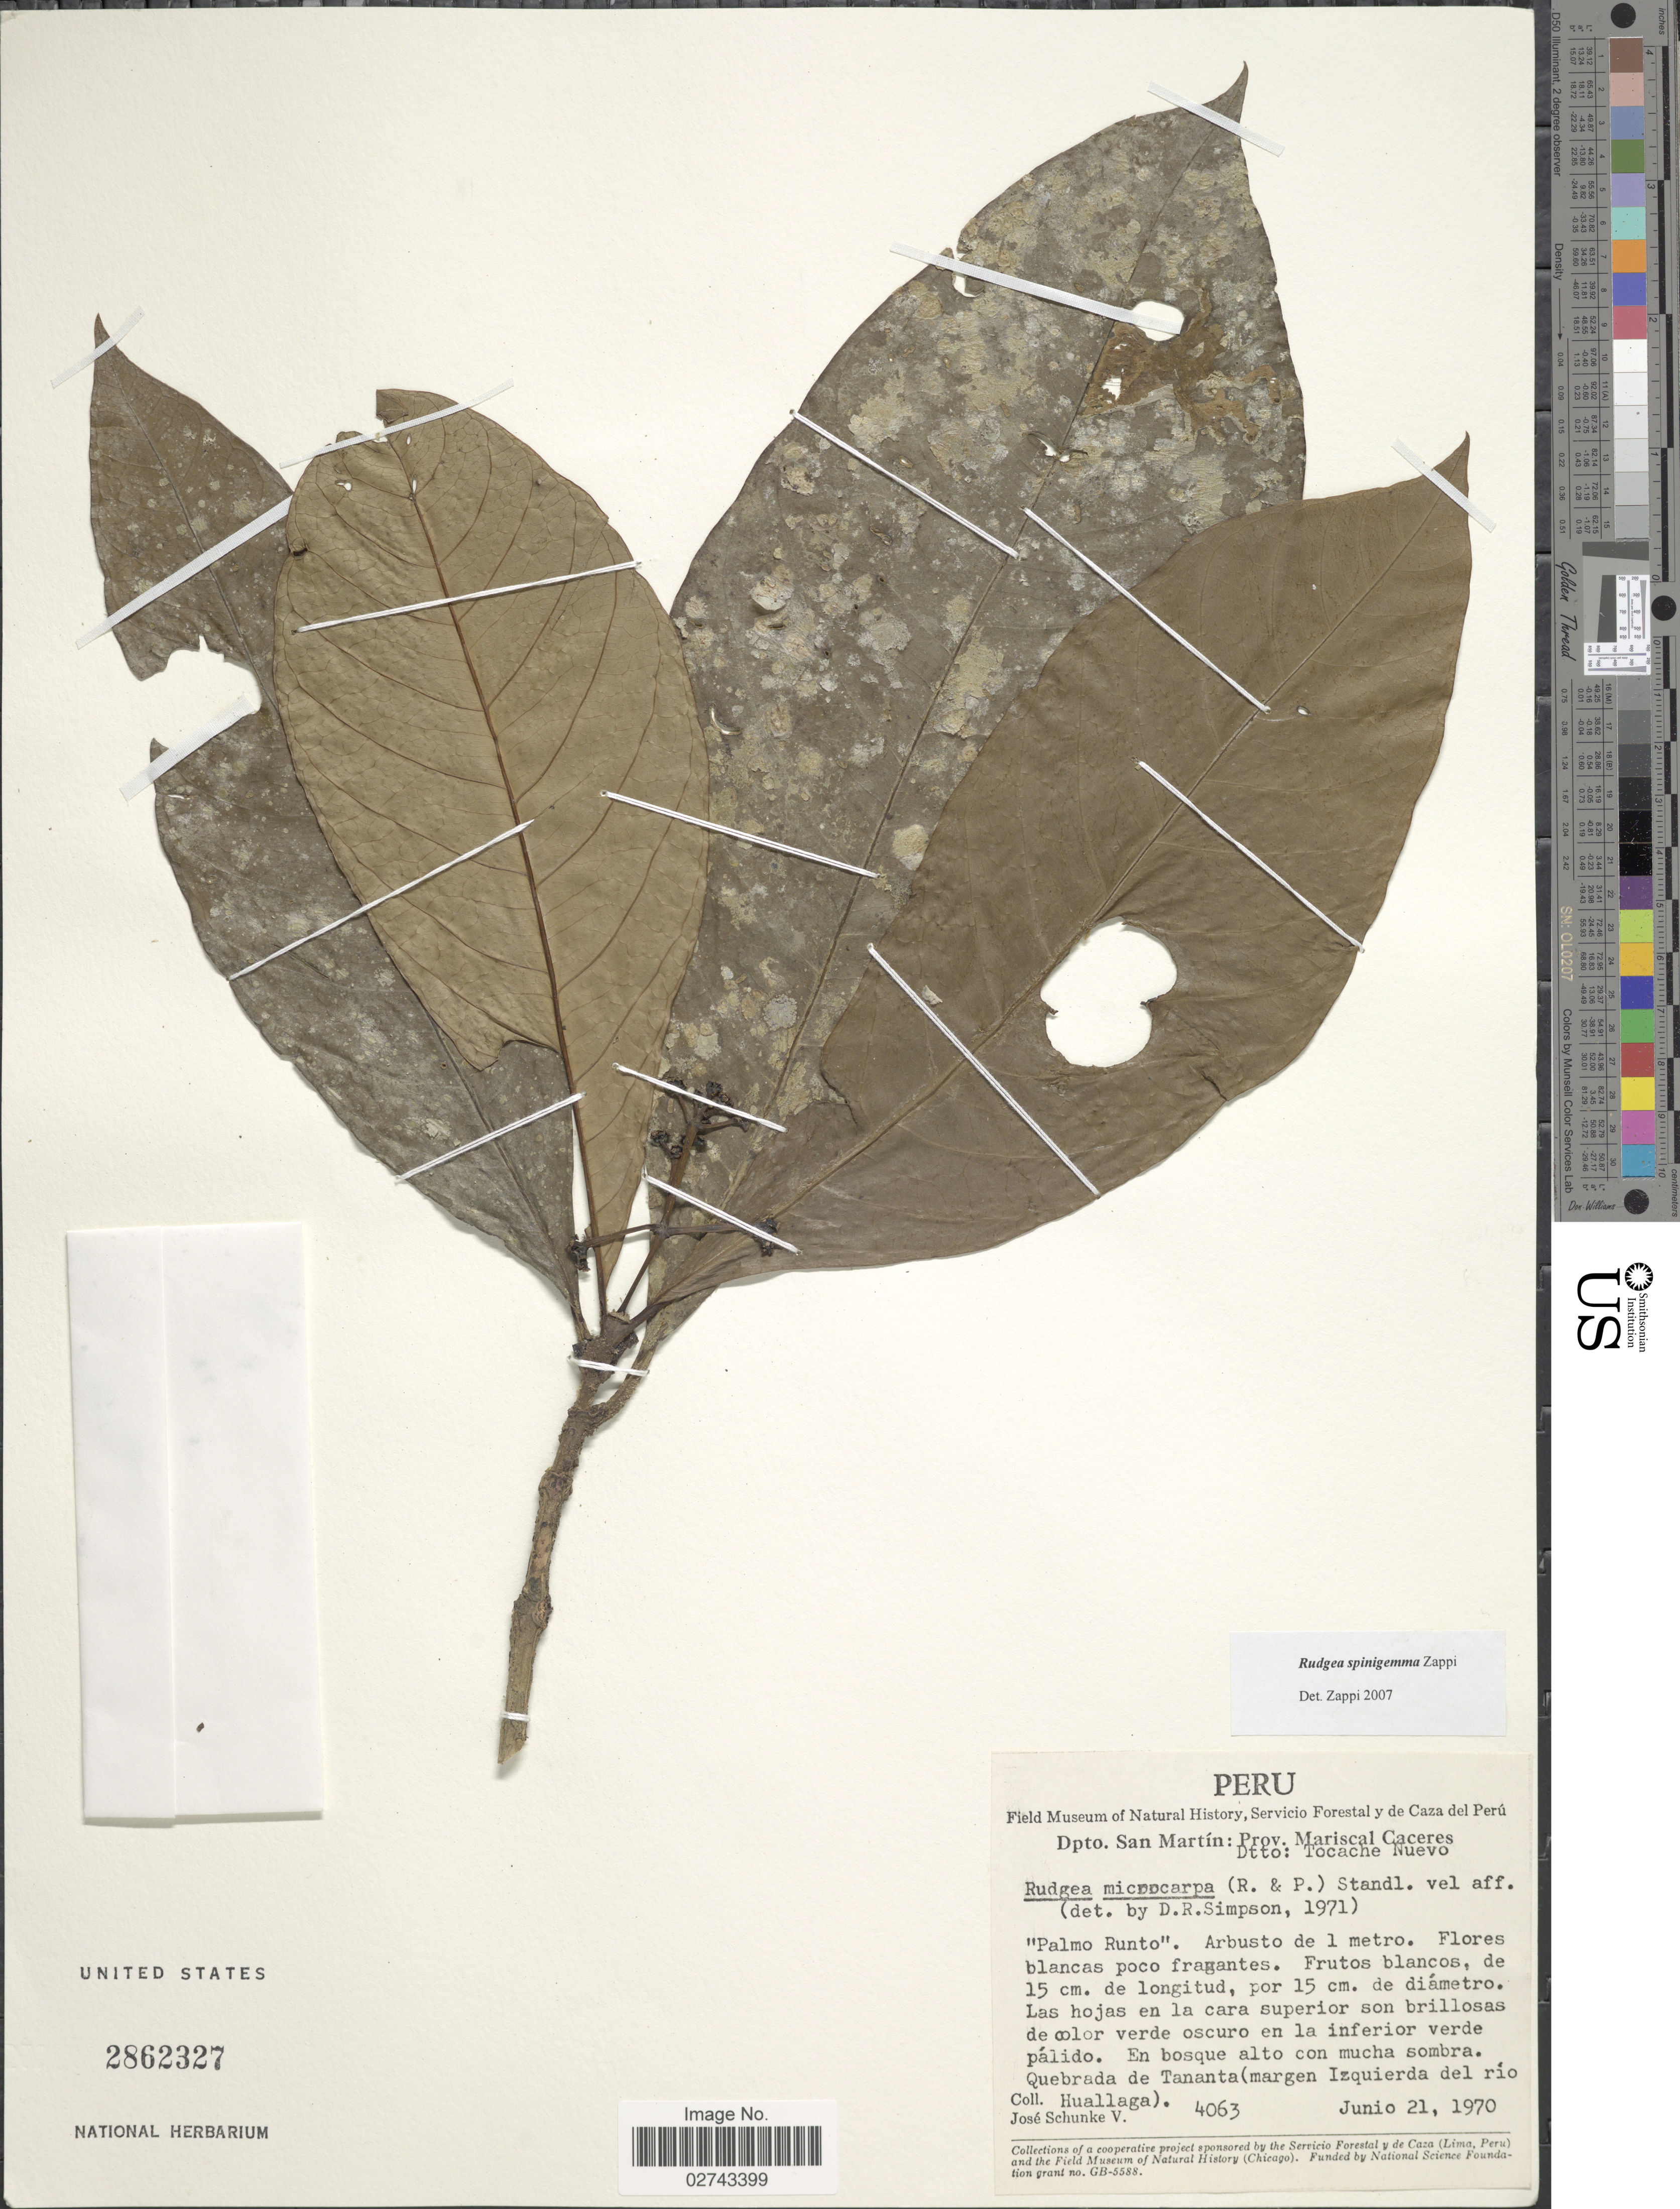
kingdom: Plantae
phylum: Tracheophyta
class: Magnoliopsida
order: Gentianales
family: Rubiaceae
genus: Rudgea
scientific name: Rudgea spinigemma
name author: Zappi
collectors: J. Schunke Vigo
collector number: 4063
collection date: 1970-06-21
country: Peru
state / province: San Martín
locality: Prov. Mariscal Caceres, Dtto: Tocache Nuevo, en bosque alto con mucha sombra, Quebrada de Tananta (margen Izquierda del rio Huallaga)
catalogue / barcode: US 2862327